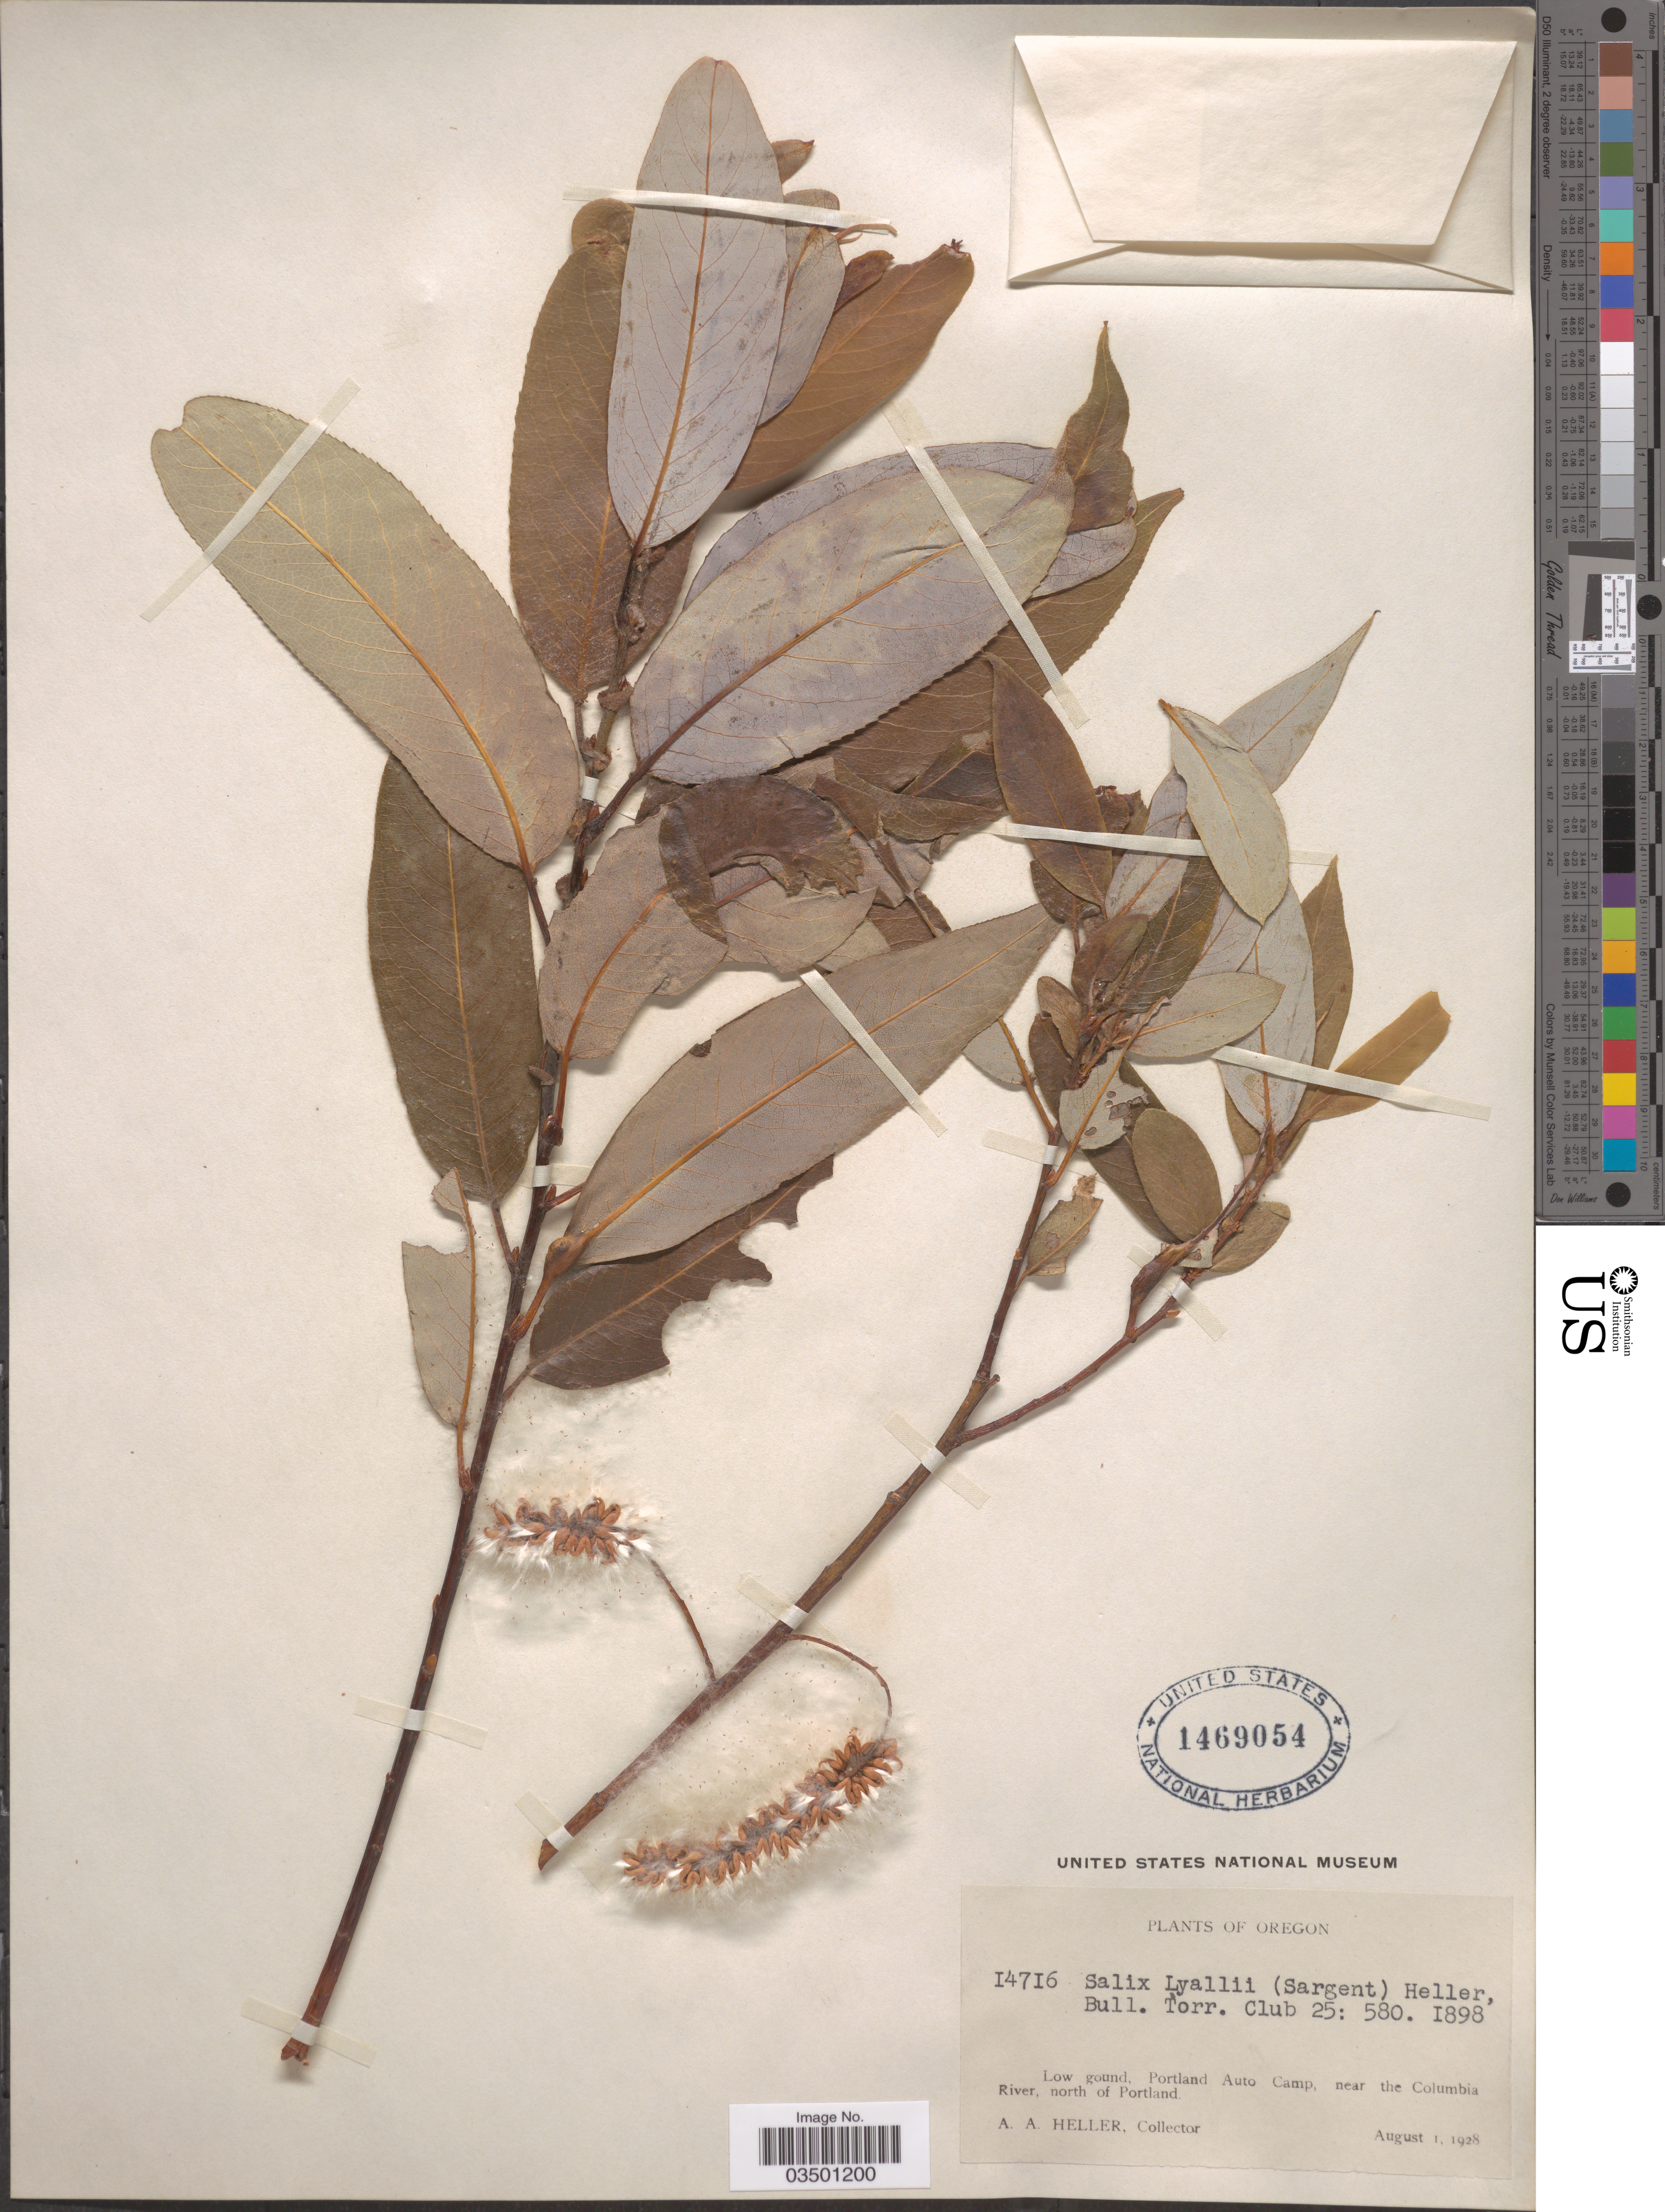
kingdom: Plantae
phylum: Tracheophyta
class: Magnoliopsida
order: Malpighiales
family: Salicaceae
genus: Salix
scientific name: Salix lasiandra var. lyallii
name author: Sarg.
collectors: A. A. Heller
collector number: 14716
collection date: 1928-08-01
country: United States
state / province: Oregon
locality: Portland Auto Camp, near the Columbia River, north of Portland.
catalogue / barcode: US 1469054